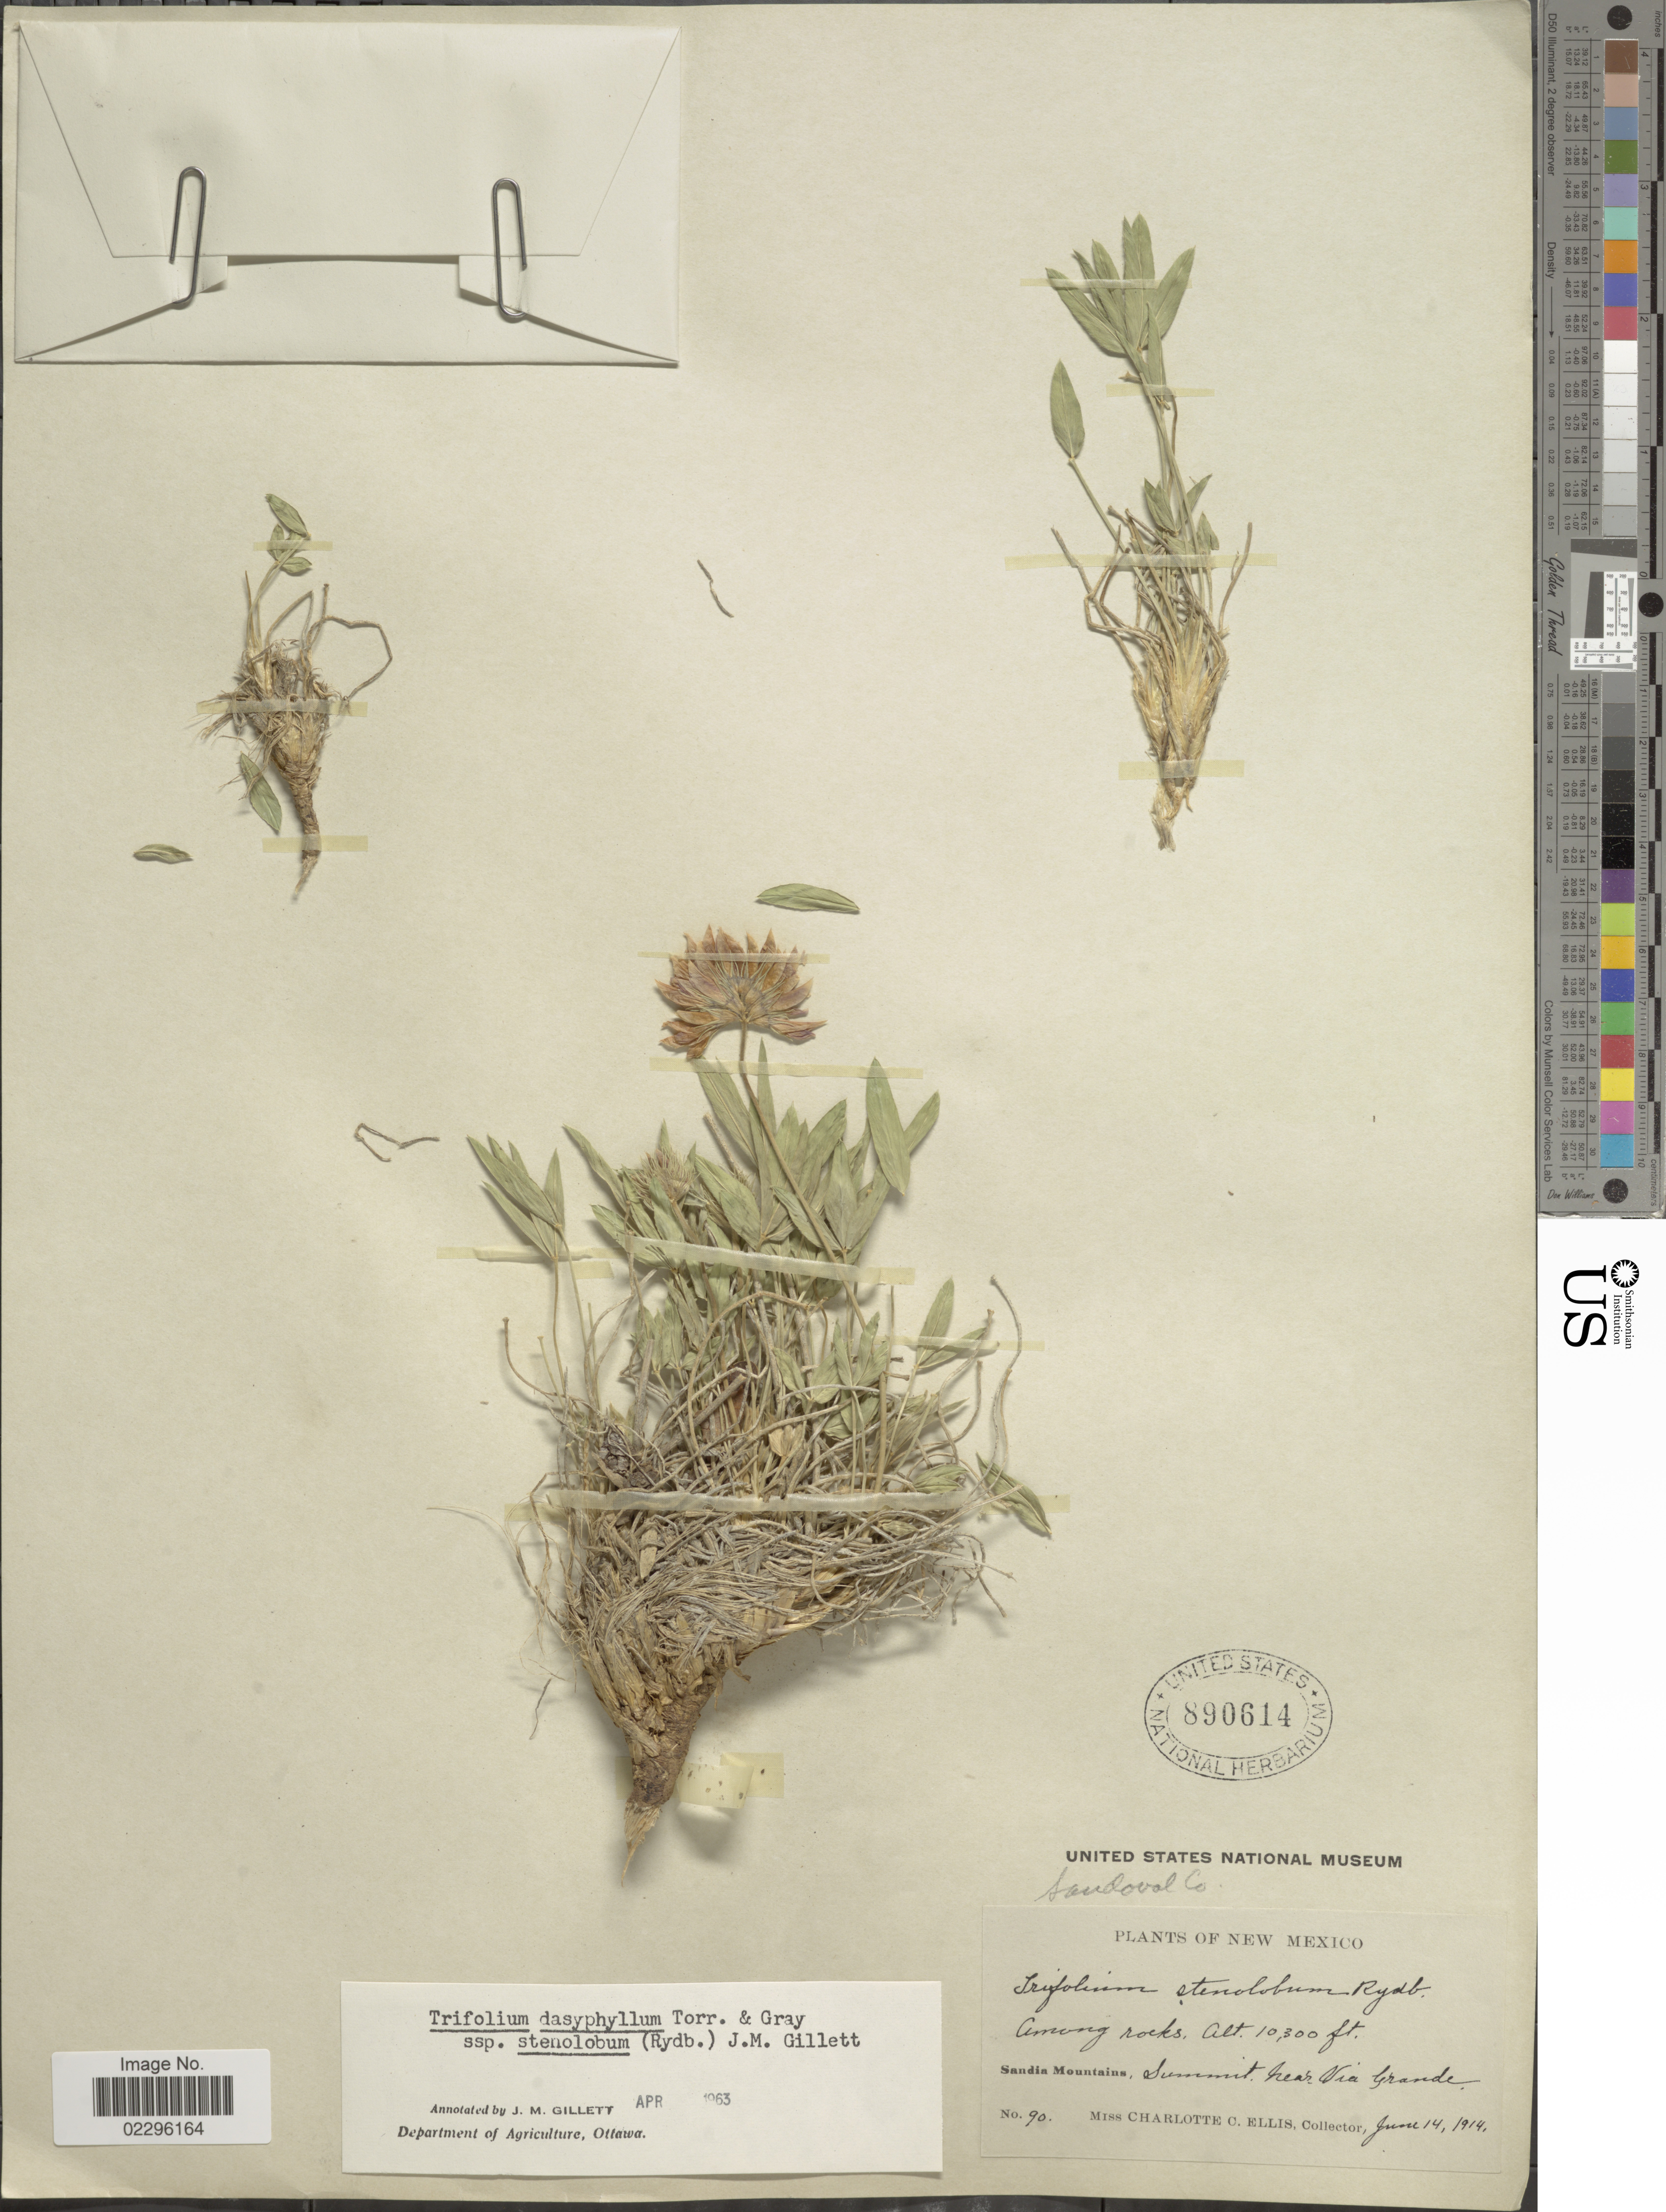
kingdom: Plantae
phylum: Tracheophyta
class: Magnoliopsida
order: Fabales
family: Fabaceae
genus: Trifolium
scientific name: Trifolium dasyphyllum subsp. stenolobum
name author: (Rydb.) J.M. Gillett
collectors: C. C. Ellis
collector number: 90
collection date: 1914-06-14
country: United States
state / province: New Mexico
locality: Sandia Mountains, summit near Via Grande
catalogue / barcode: US 890614